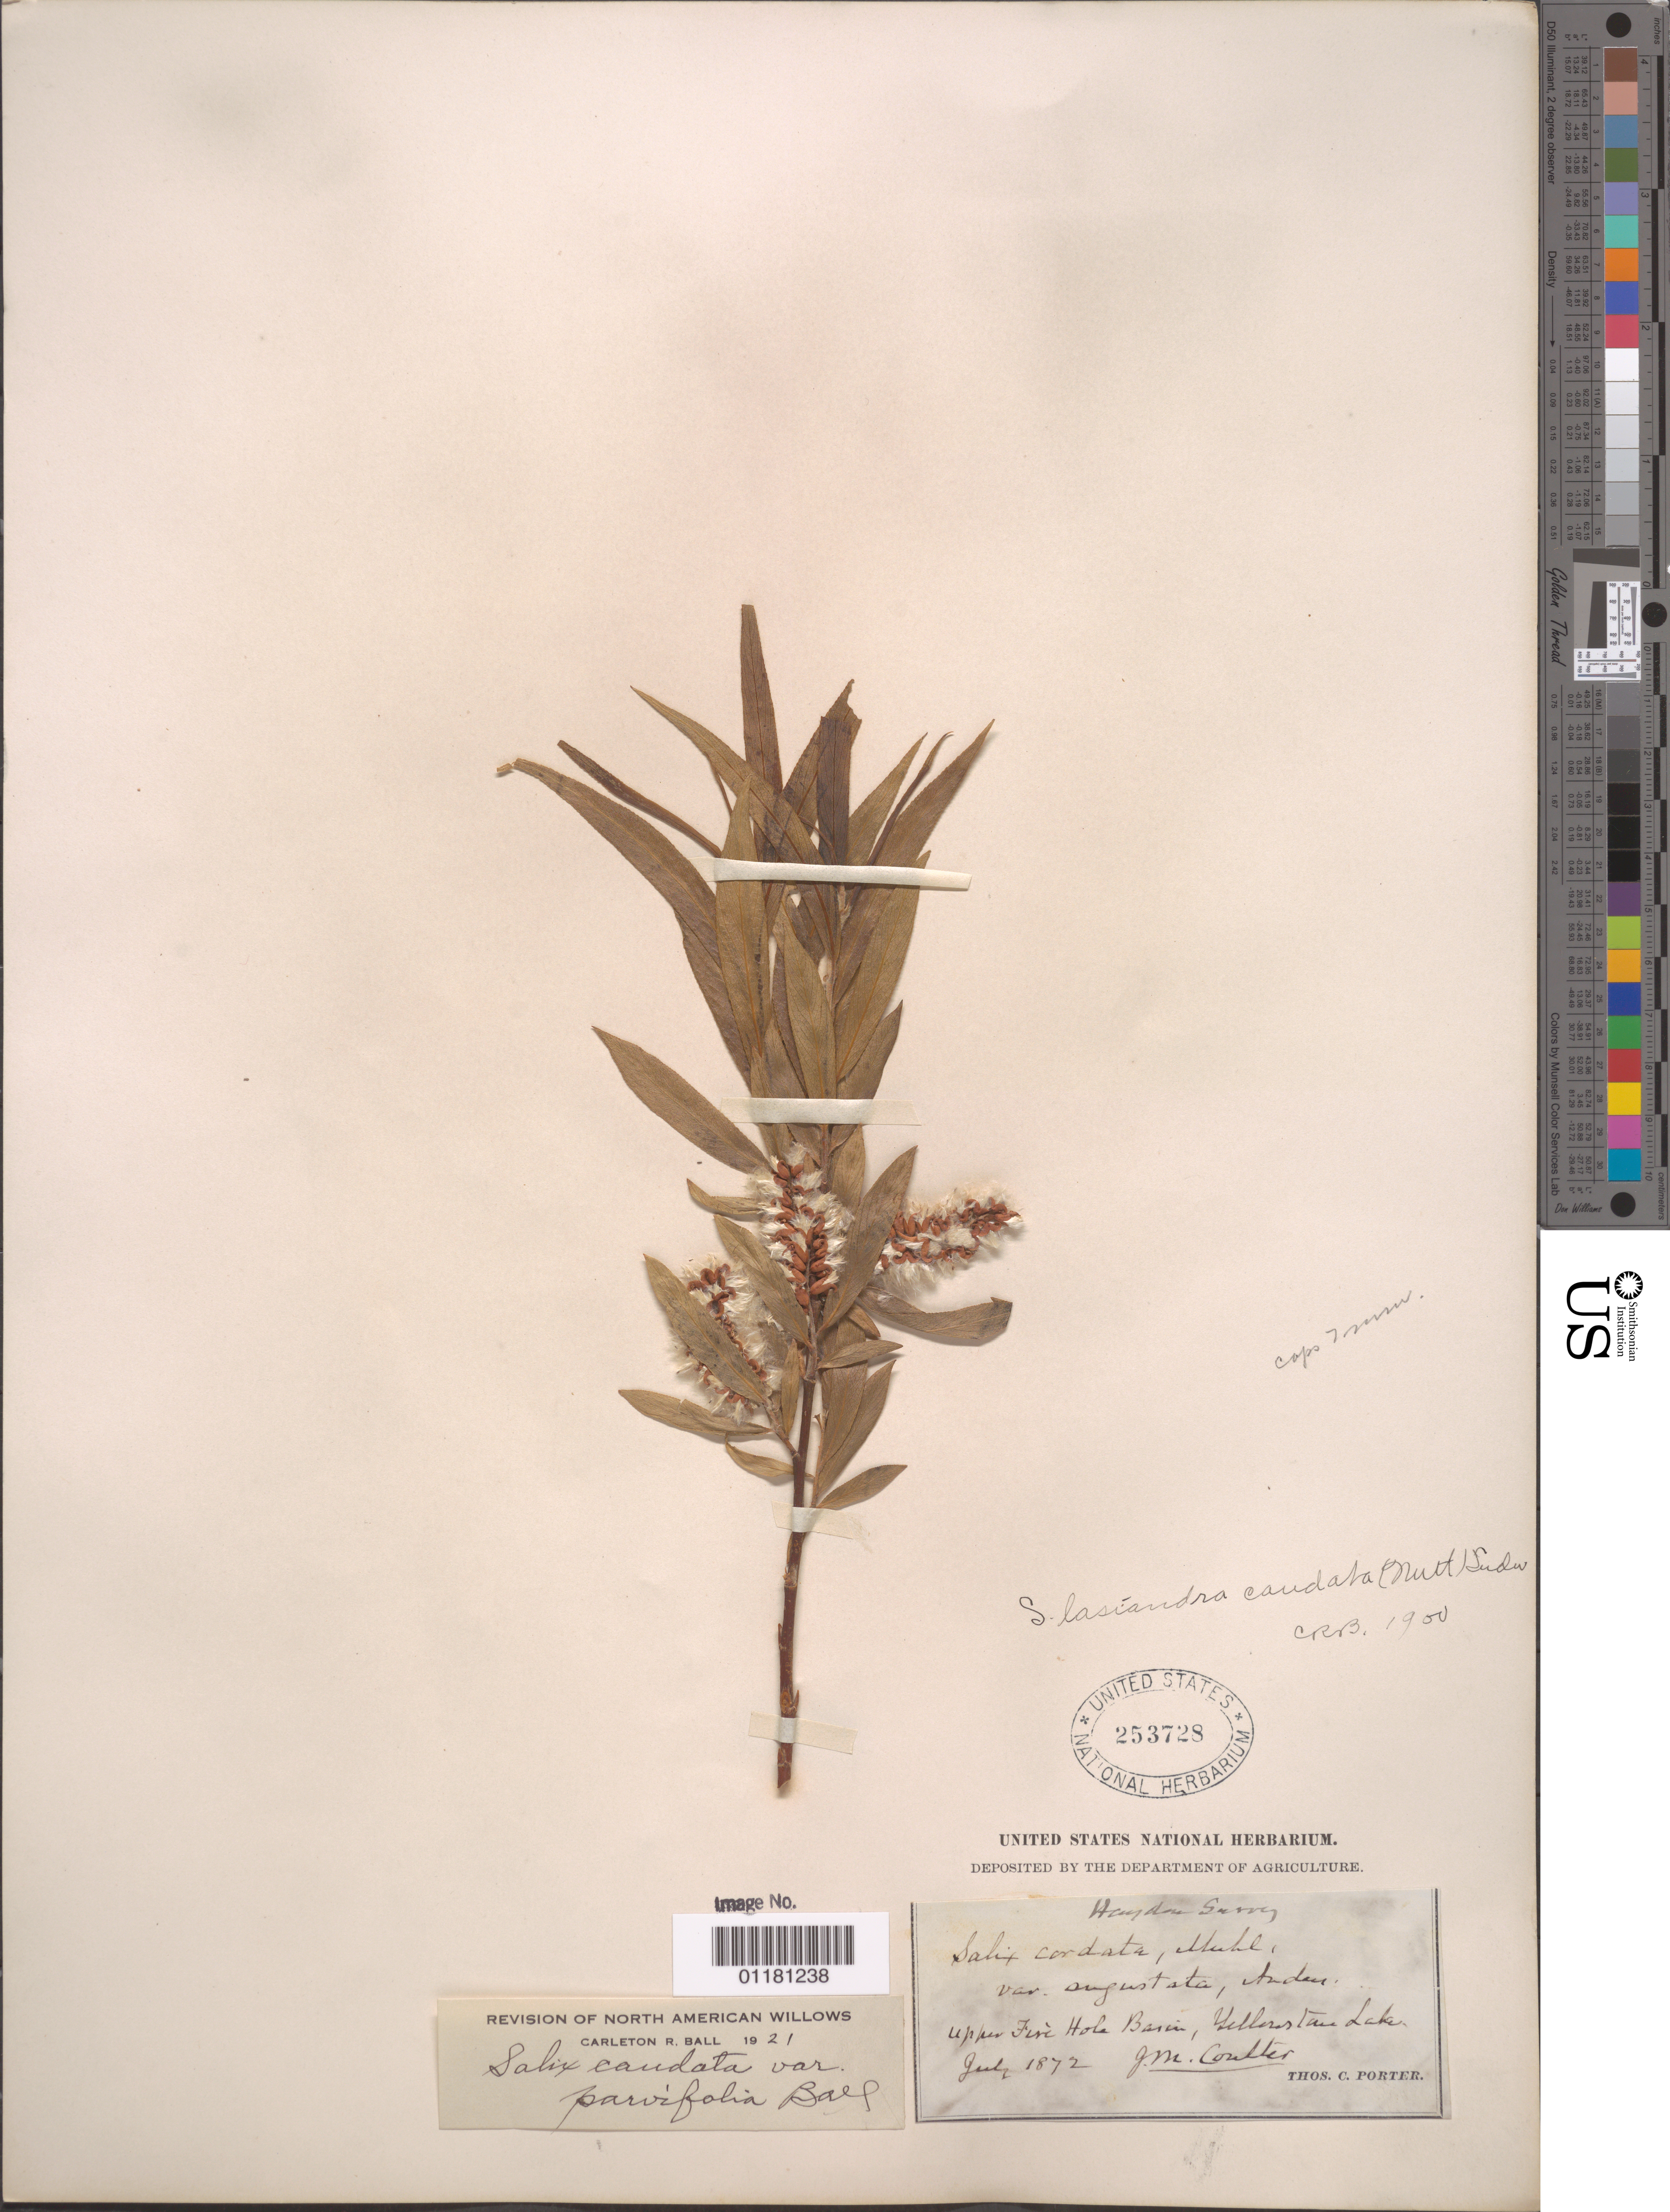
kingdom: Plantae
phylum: Tracheophyta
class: Magnoliopsida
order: Malpighiales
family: Salicaceae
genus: Salix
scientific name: Salix caudata var. parvifolia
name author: C.R. Ball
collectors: J. M. Coulter & T. C. Porter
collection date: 1872-07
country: United States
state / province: Wyoming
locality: Upper (Firi?) Holy Basin, Yellowstone Lake.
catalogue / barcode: US 253728